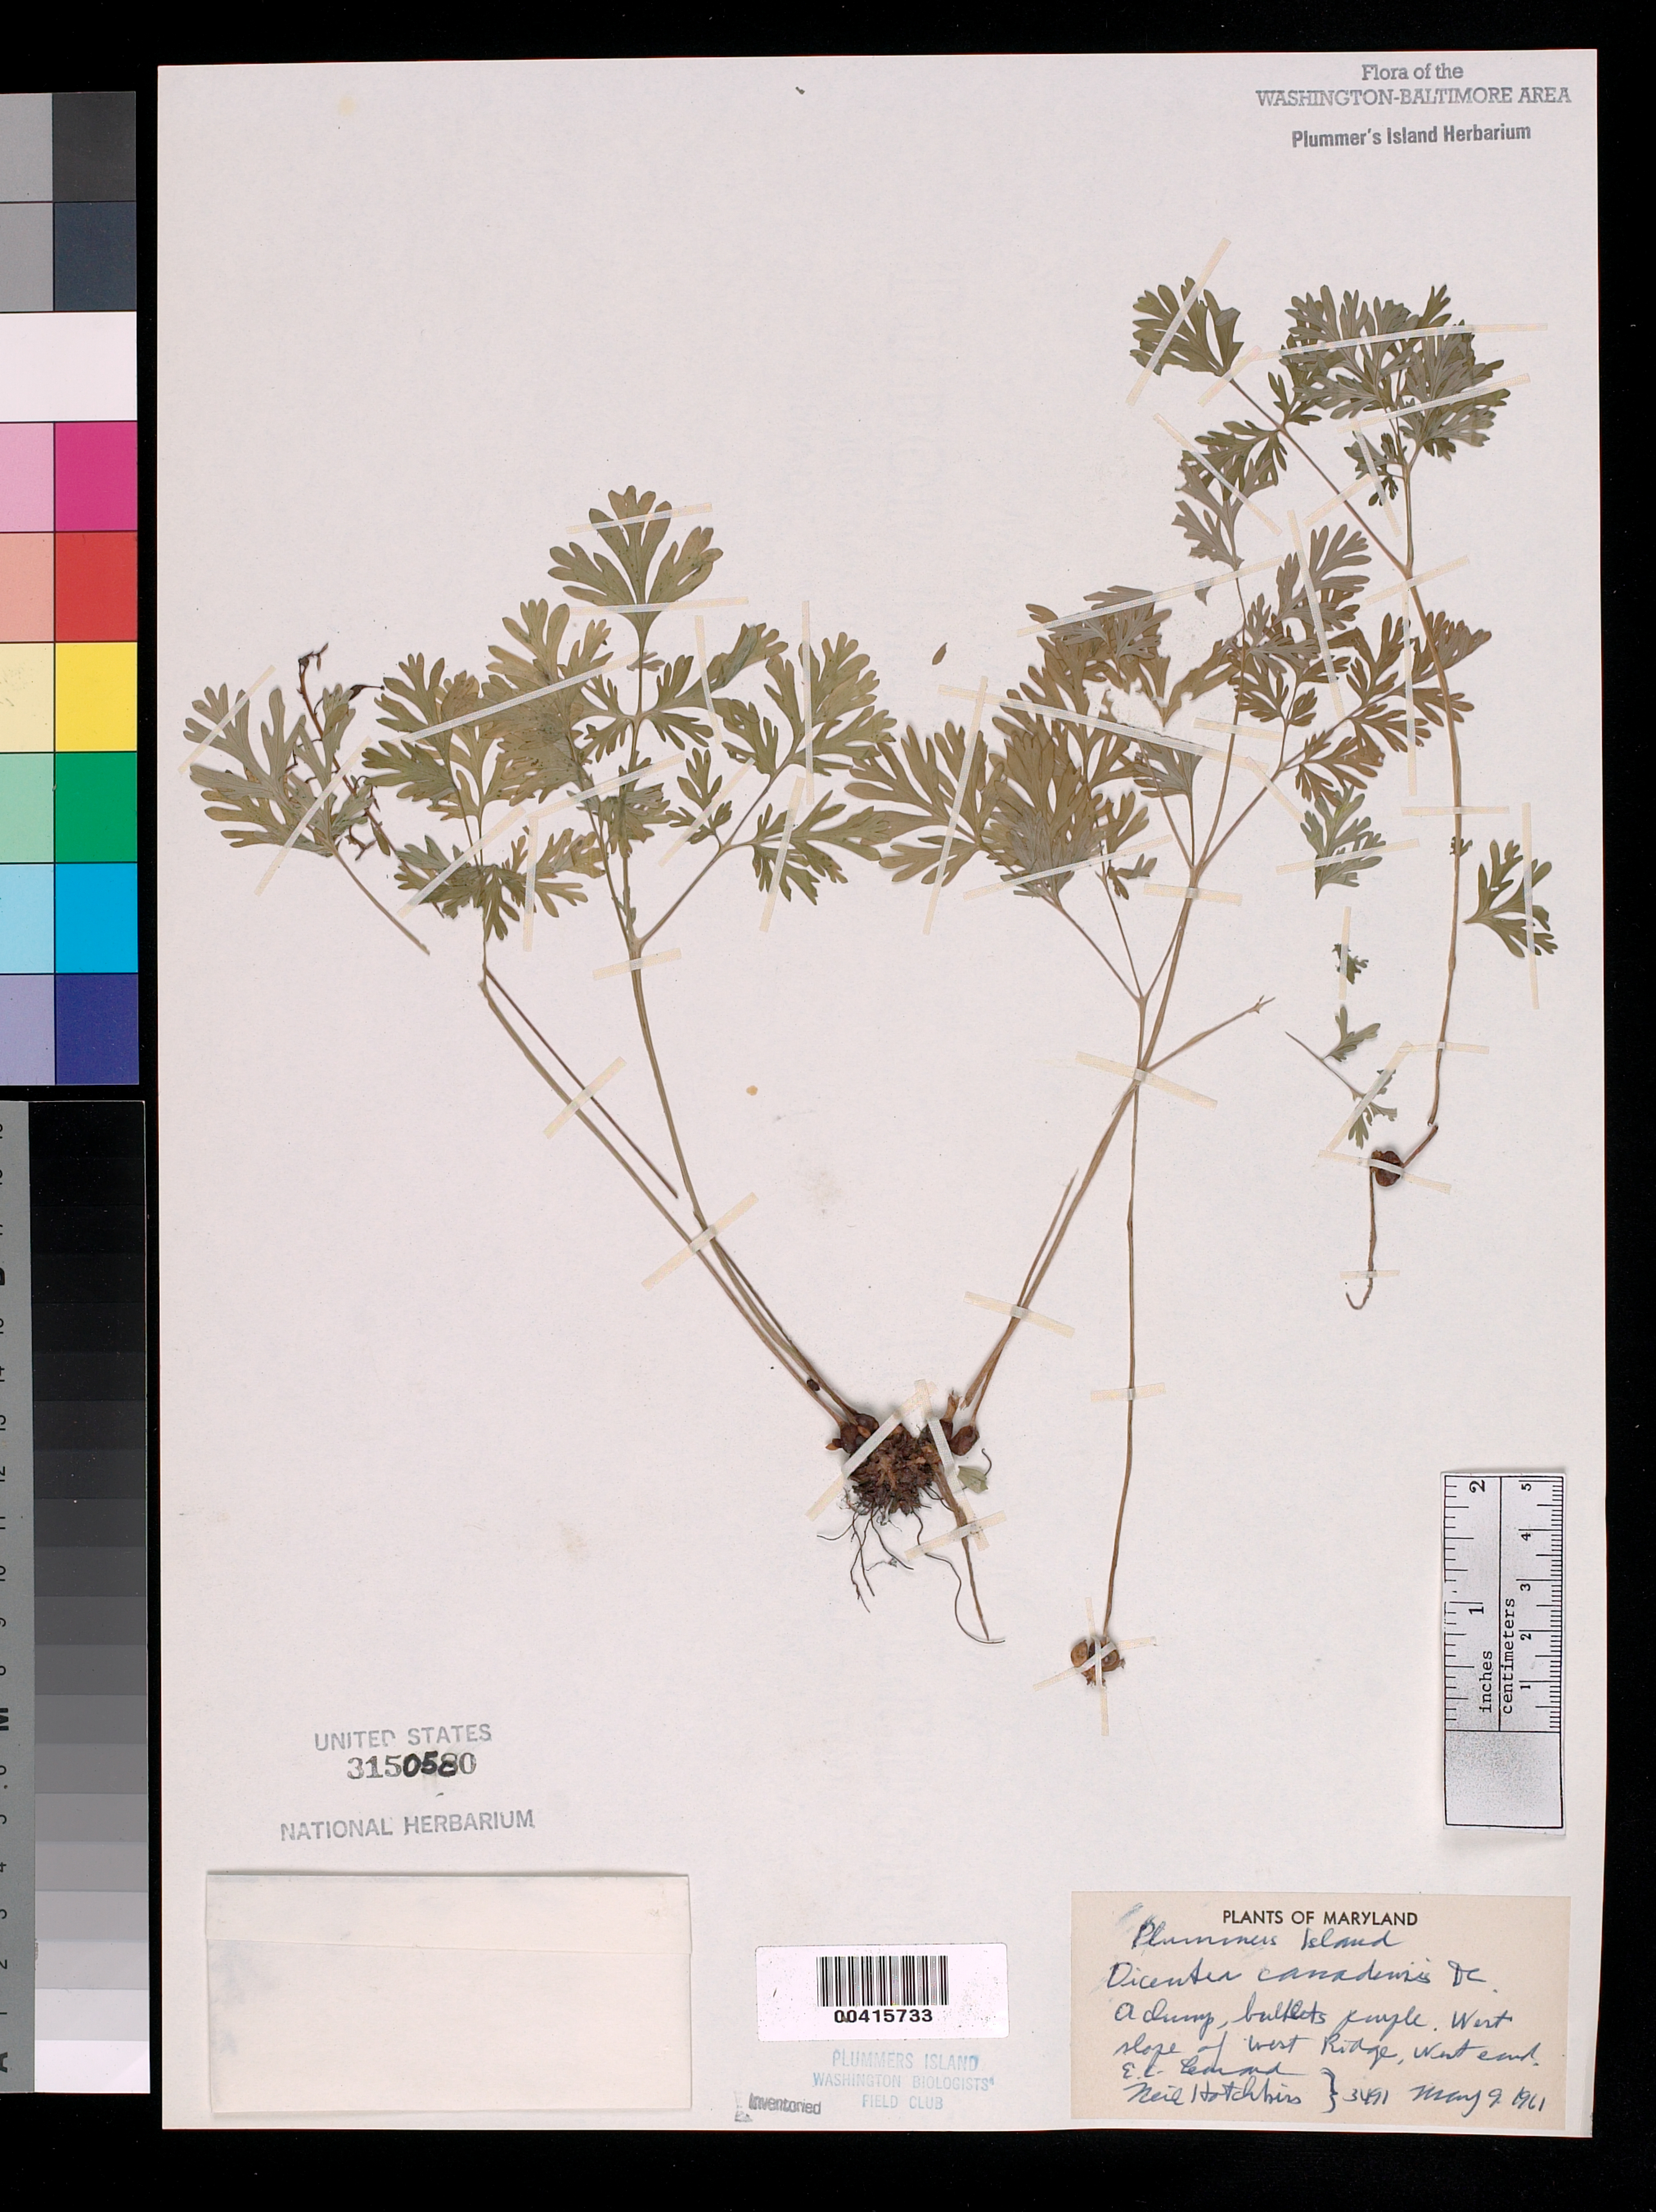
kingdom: Plantae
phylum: Tracheophyta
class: Magnoliopsida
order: Ranunculales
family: Papaveraceae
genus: Dicentra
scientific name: Dicentra canadensis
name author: (Goldie) Walp.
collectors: A. S. Hitchcock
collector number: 12401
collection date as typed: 11 Apr 1915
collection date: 1915-04-11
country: United States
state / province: Maryland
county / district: Montgomery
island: Plummers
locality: Plummer's Island C. & O. Canal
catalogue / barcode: US 3150580